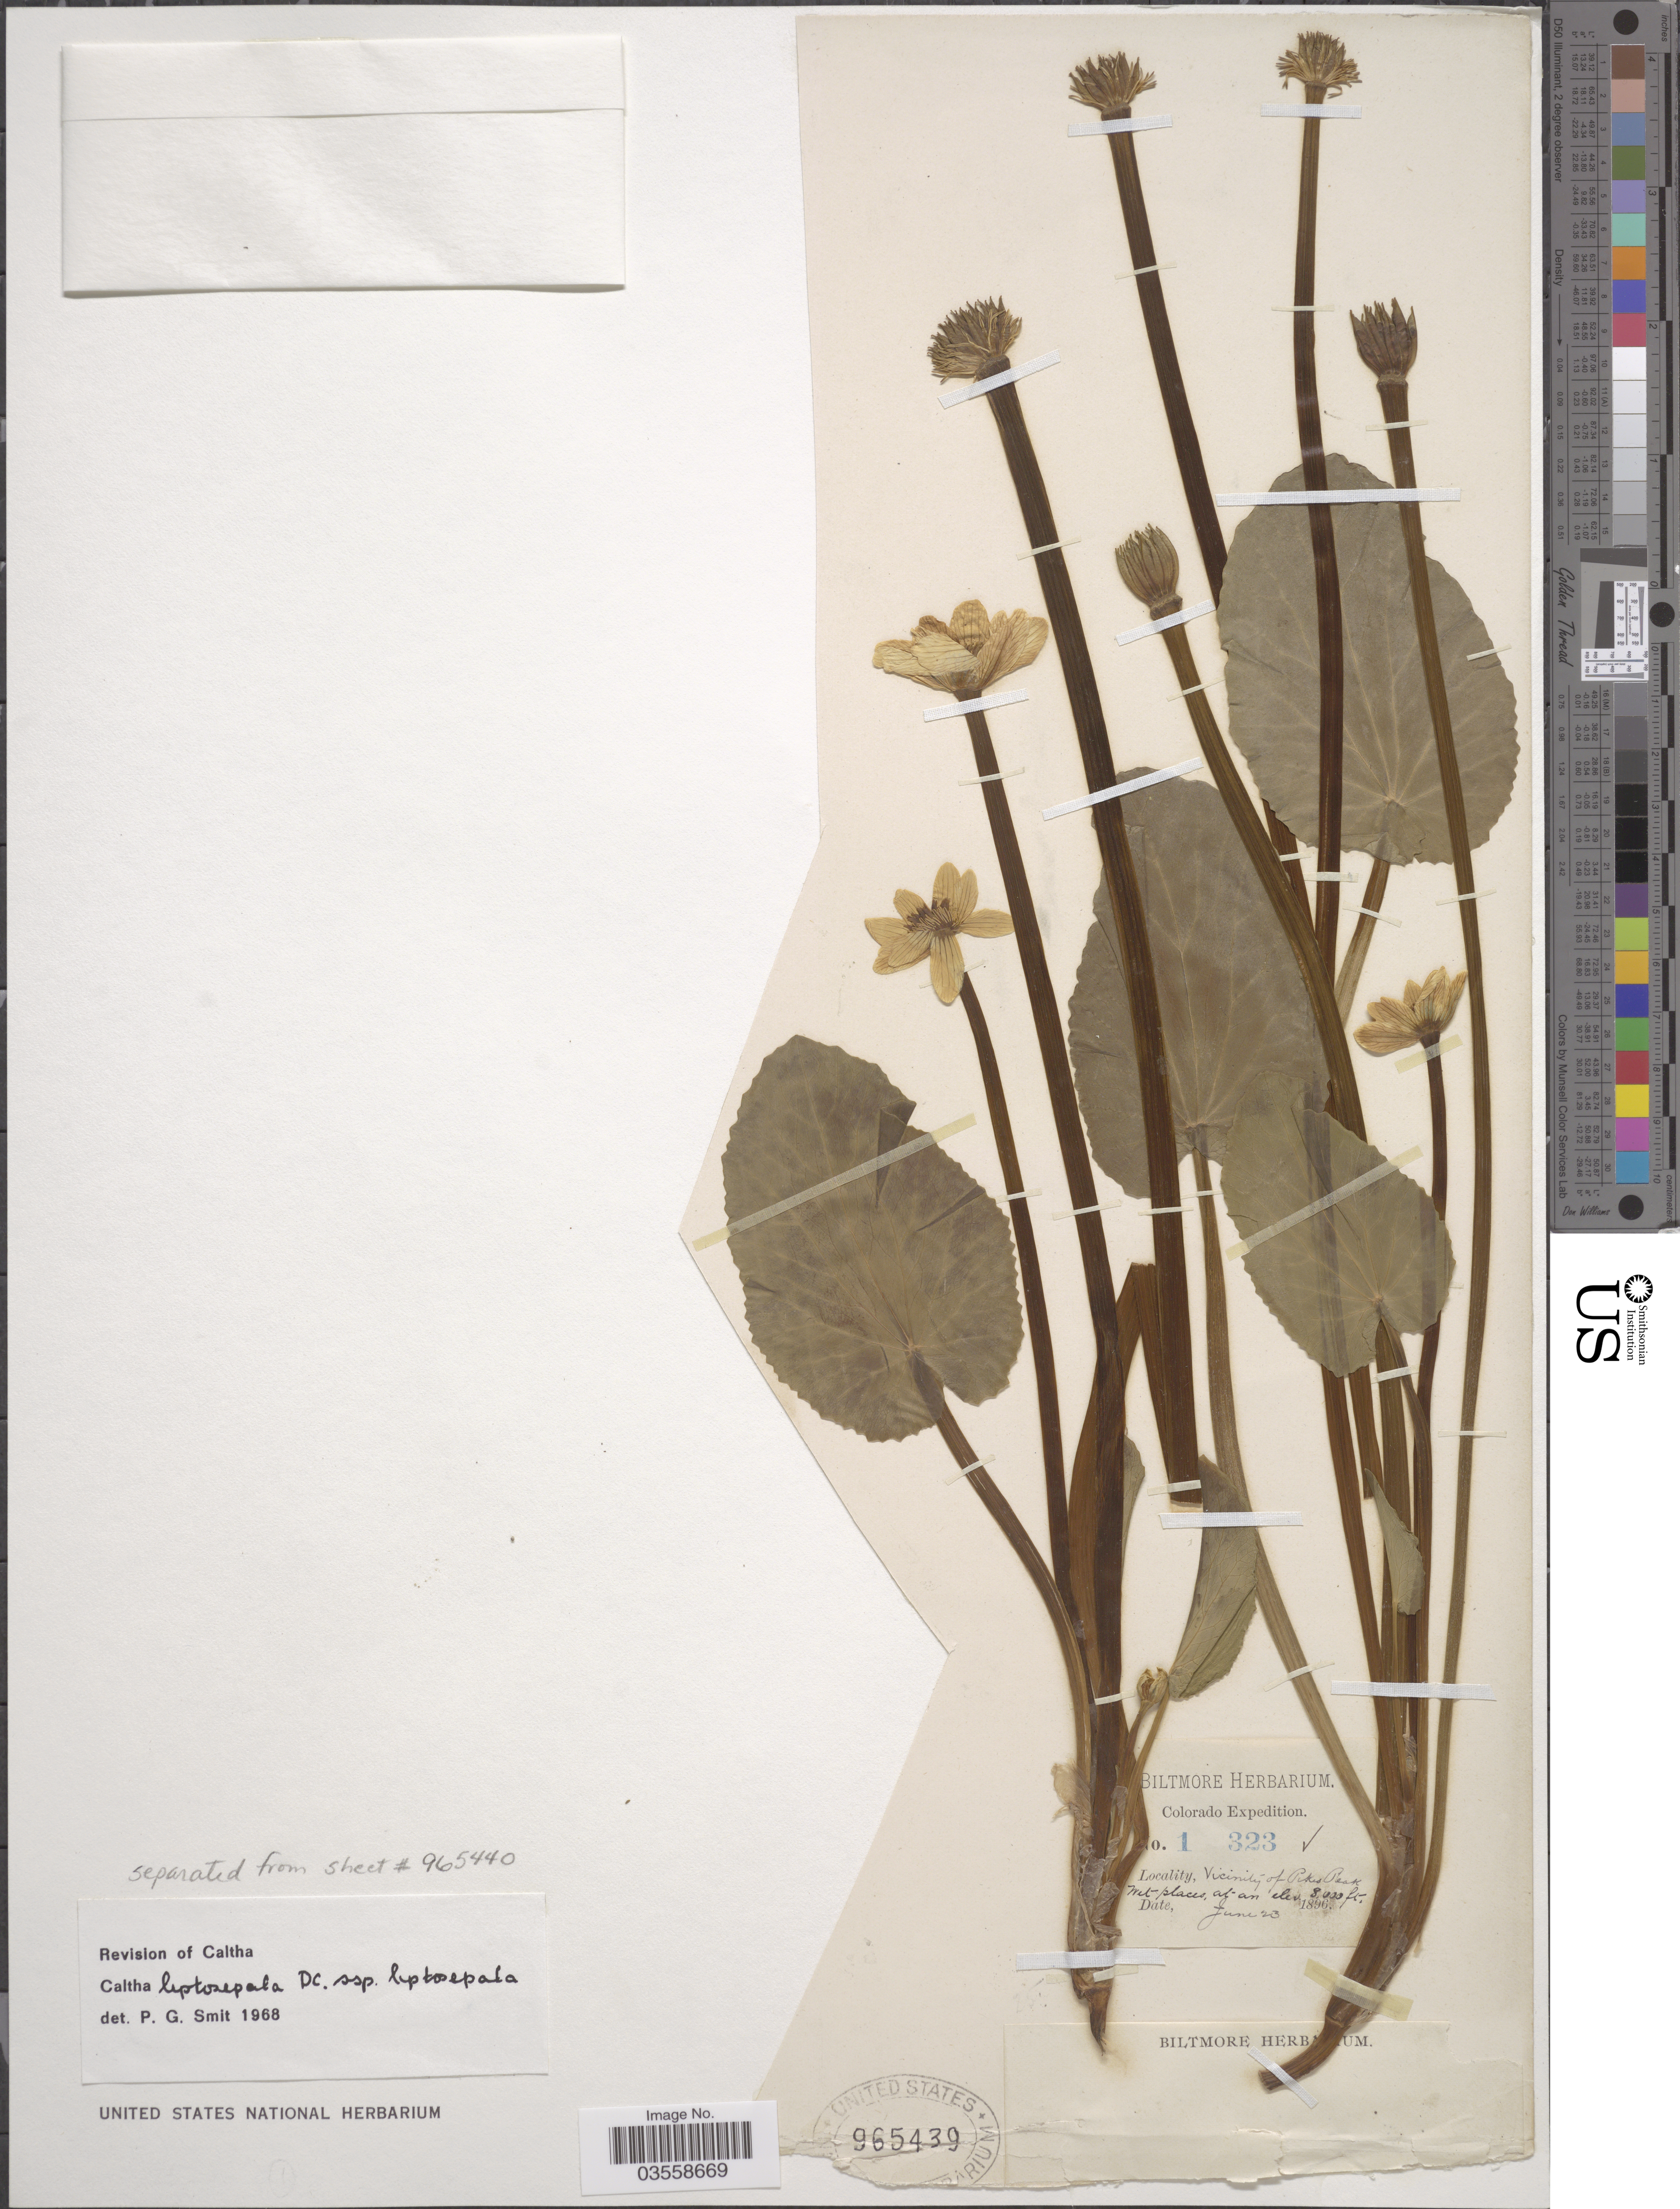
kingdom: Plantae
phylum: Tracheophyta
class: Magnoliopsida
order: Ranunculales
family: Ranunculaceae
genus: Caltha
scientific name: Caltha leptosepala subsp. leptosepala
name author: DC.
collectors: ex herb. Biltmore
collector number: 1323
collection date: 1896-06-20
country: United States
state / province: Colorado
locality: Vicinity of Pike's Peak Mt.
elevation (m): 2438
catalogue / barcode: US 965439